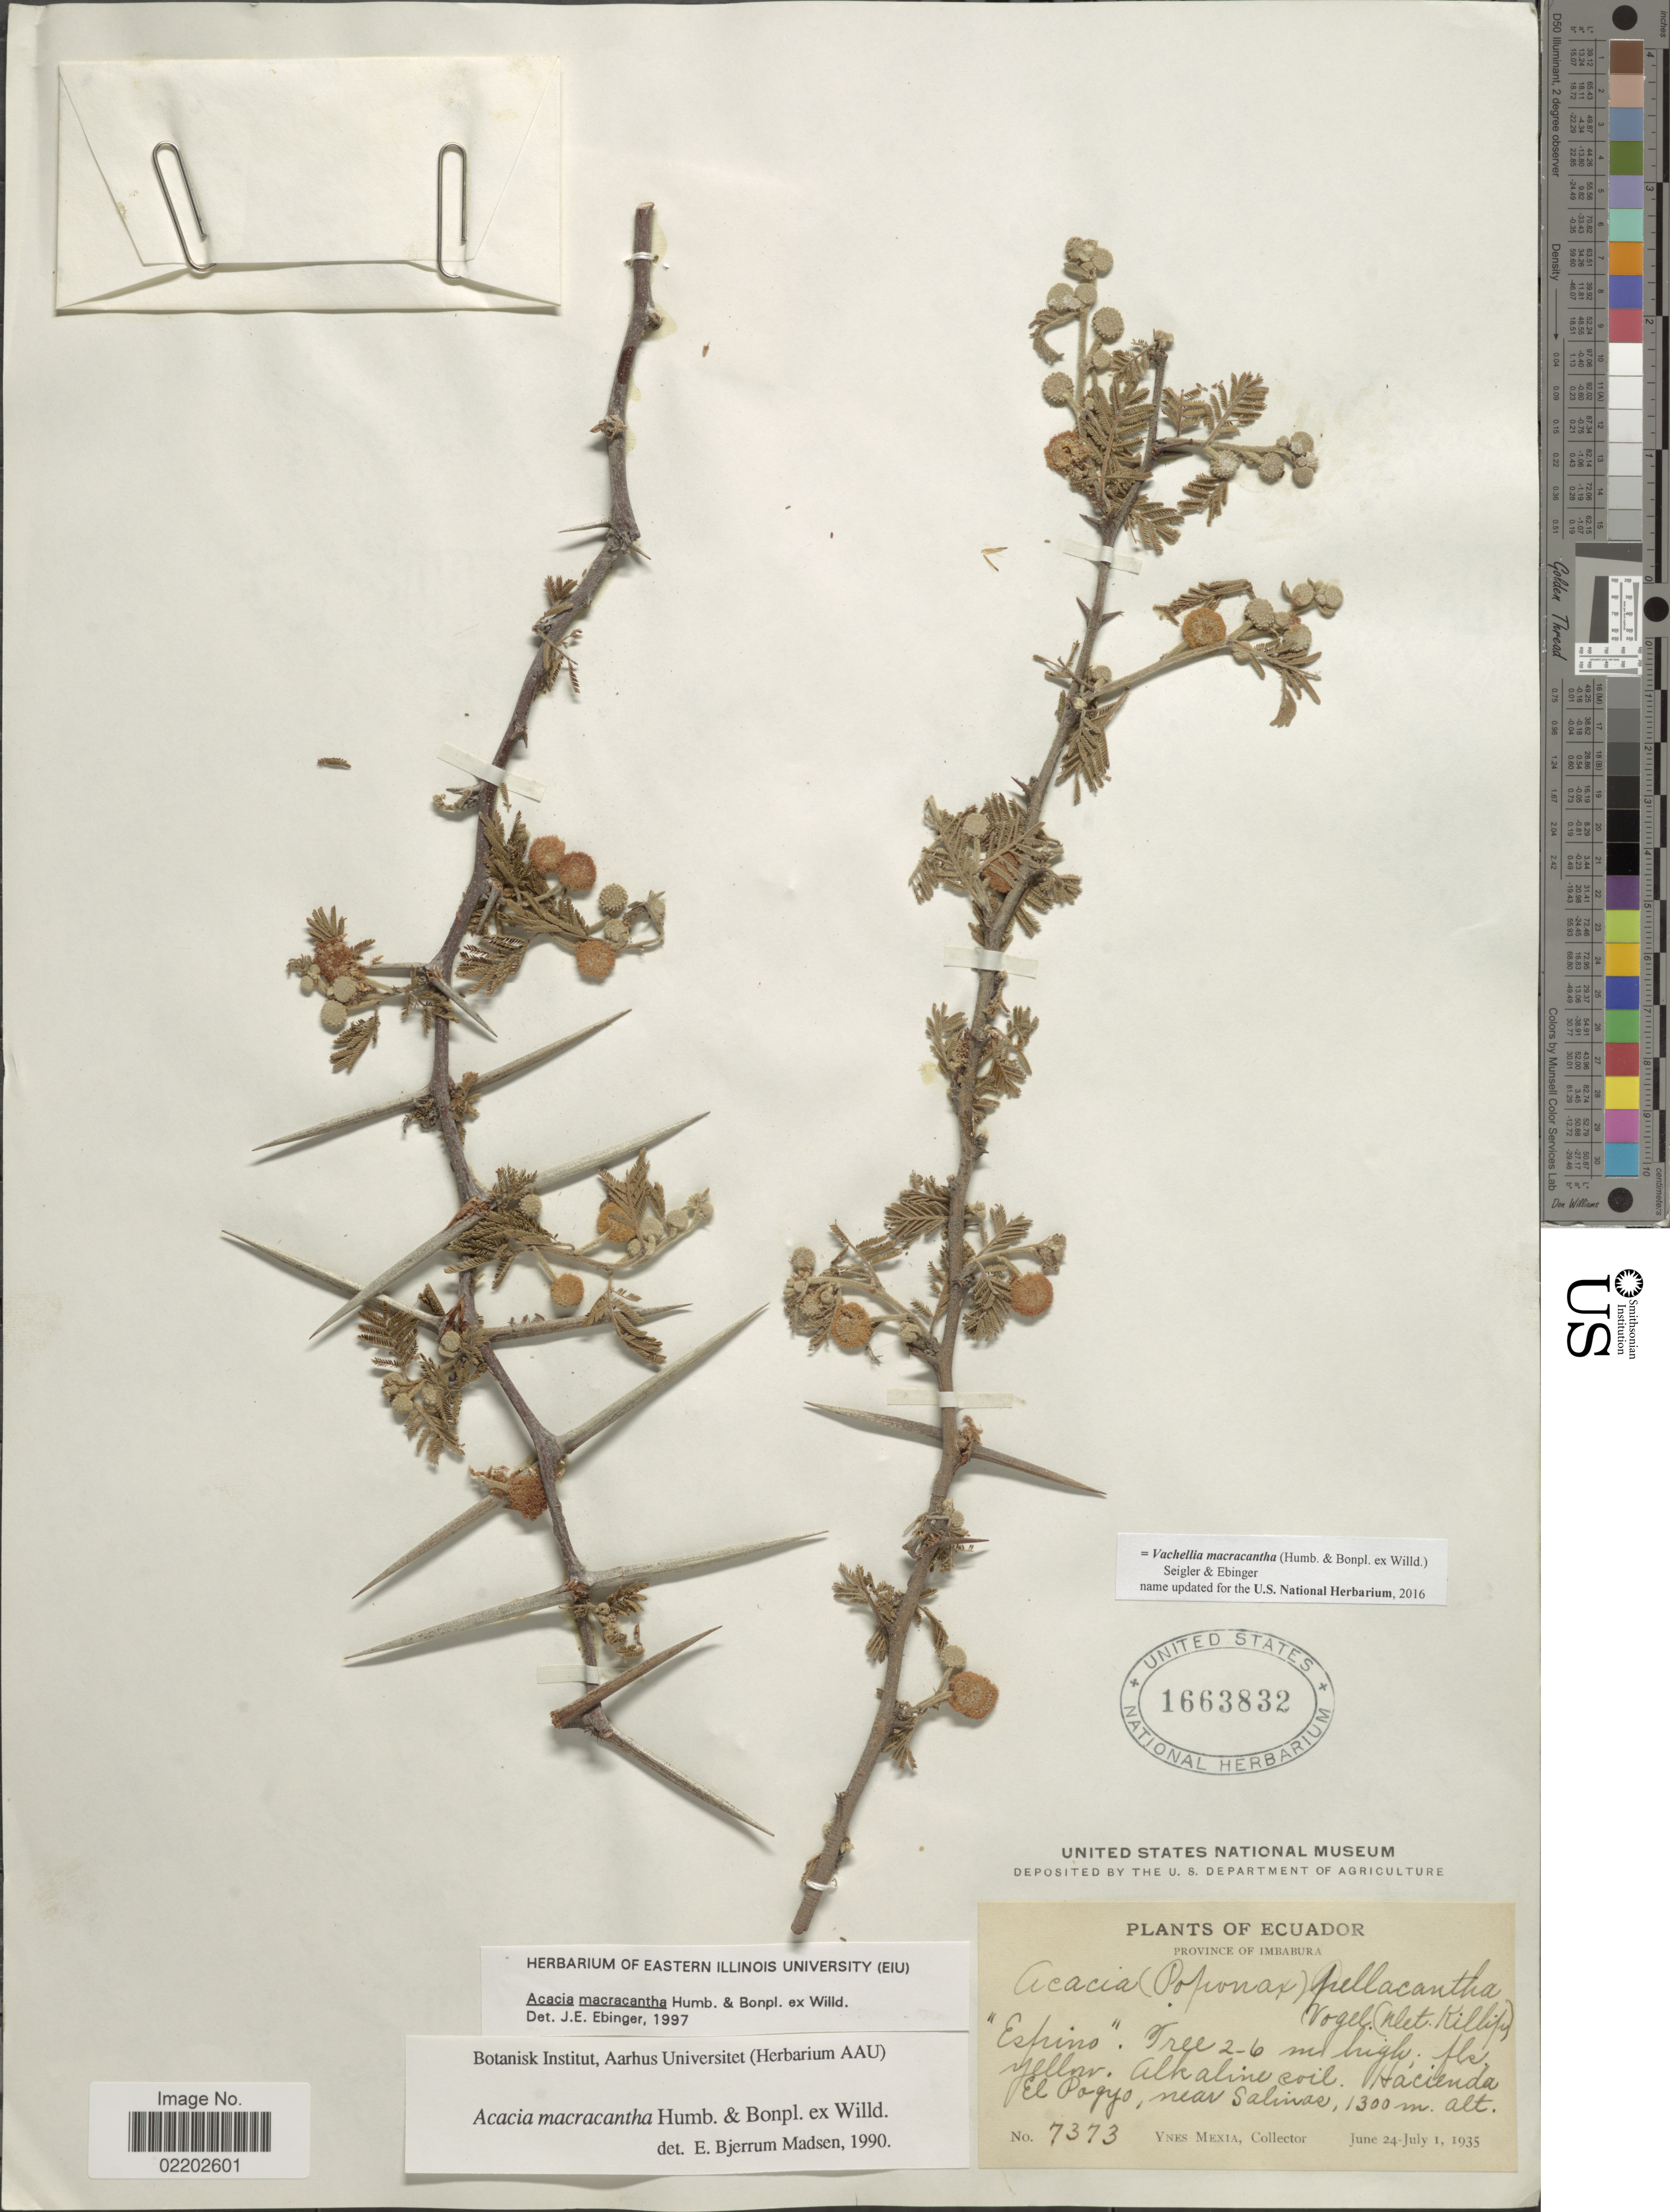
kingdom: Plantae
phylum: Tracheophyta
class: Magnoliopsida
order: Fabales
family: Fabaceae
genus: Vachellia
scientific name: Vachellia macracantha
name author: (Humb. & Bonpl. ex Willd.) Seigler & Ebinger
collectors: Y. Mexia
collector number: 7373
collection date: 1935-06-24/1935-07-01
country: Ecuador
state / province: Imbabura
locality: Province of Imbabura. Hacienda El Pogyo, near Salinas.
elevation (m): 1300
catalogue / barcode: US 1663832